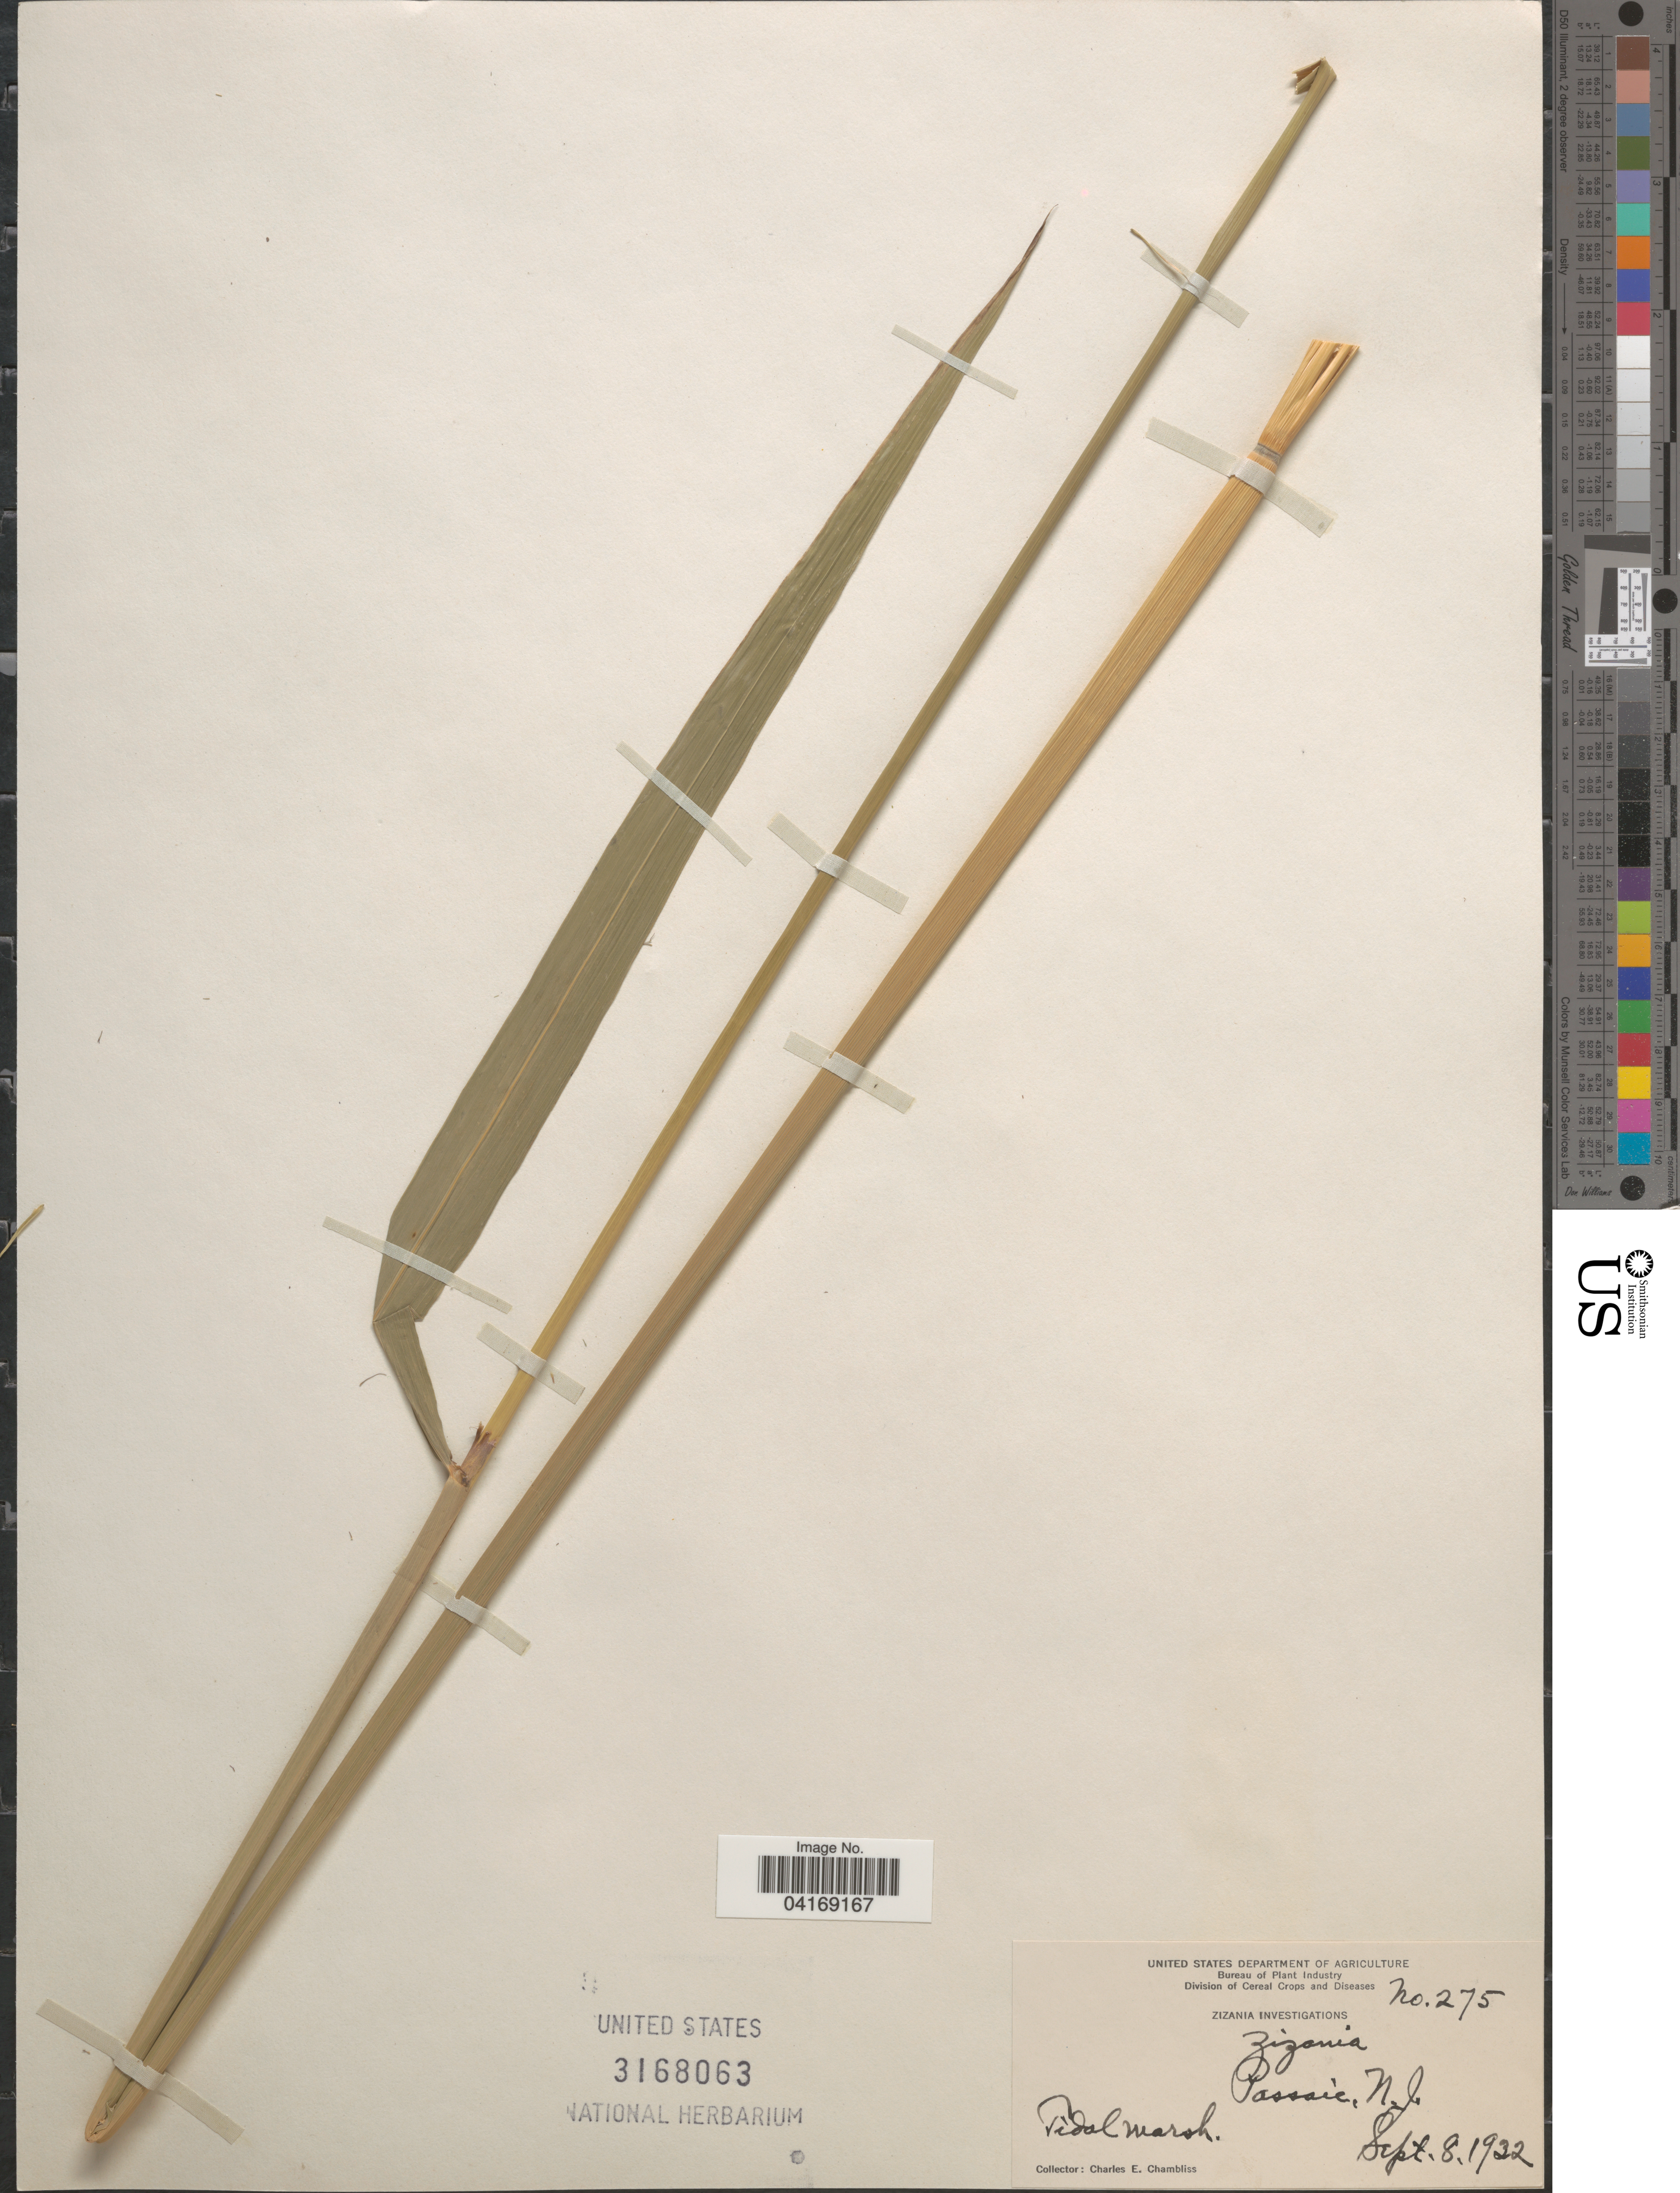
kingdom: Plantae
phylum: Tracheophyta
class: Liliopsida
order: Poales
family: Poaceae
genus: Zizania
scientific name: Zizania sp.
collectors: C. Chambliss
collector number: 275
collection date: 1932-09-08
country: United States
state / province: New Jersey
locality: Passaic.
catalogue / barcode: US 3168063